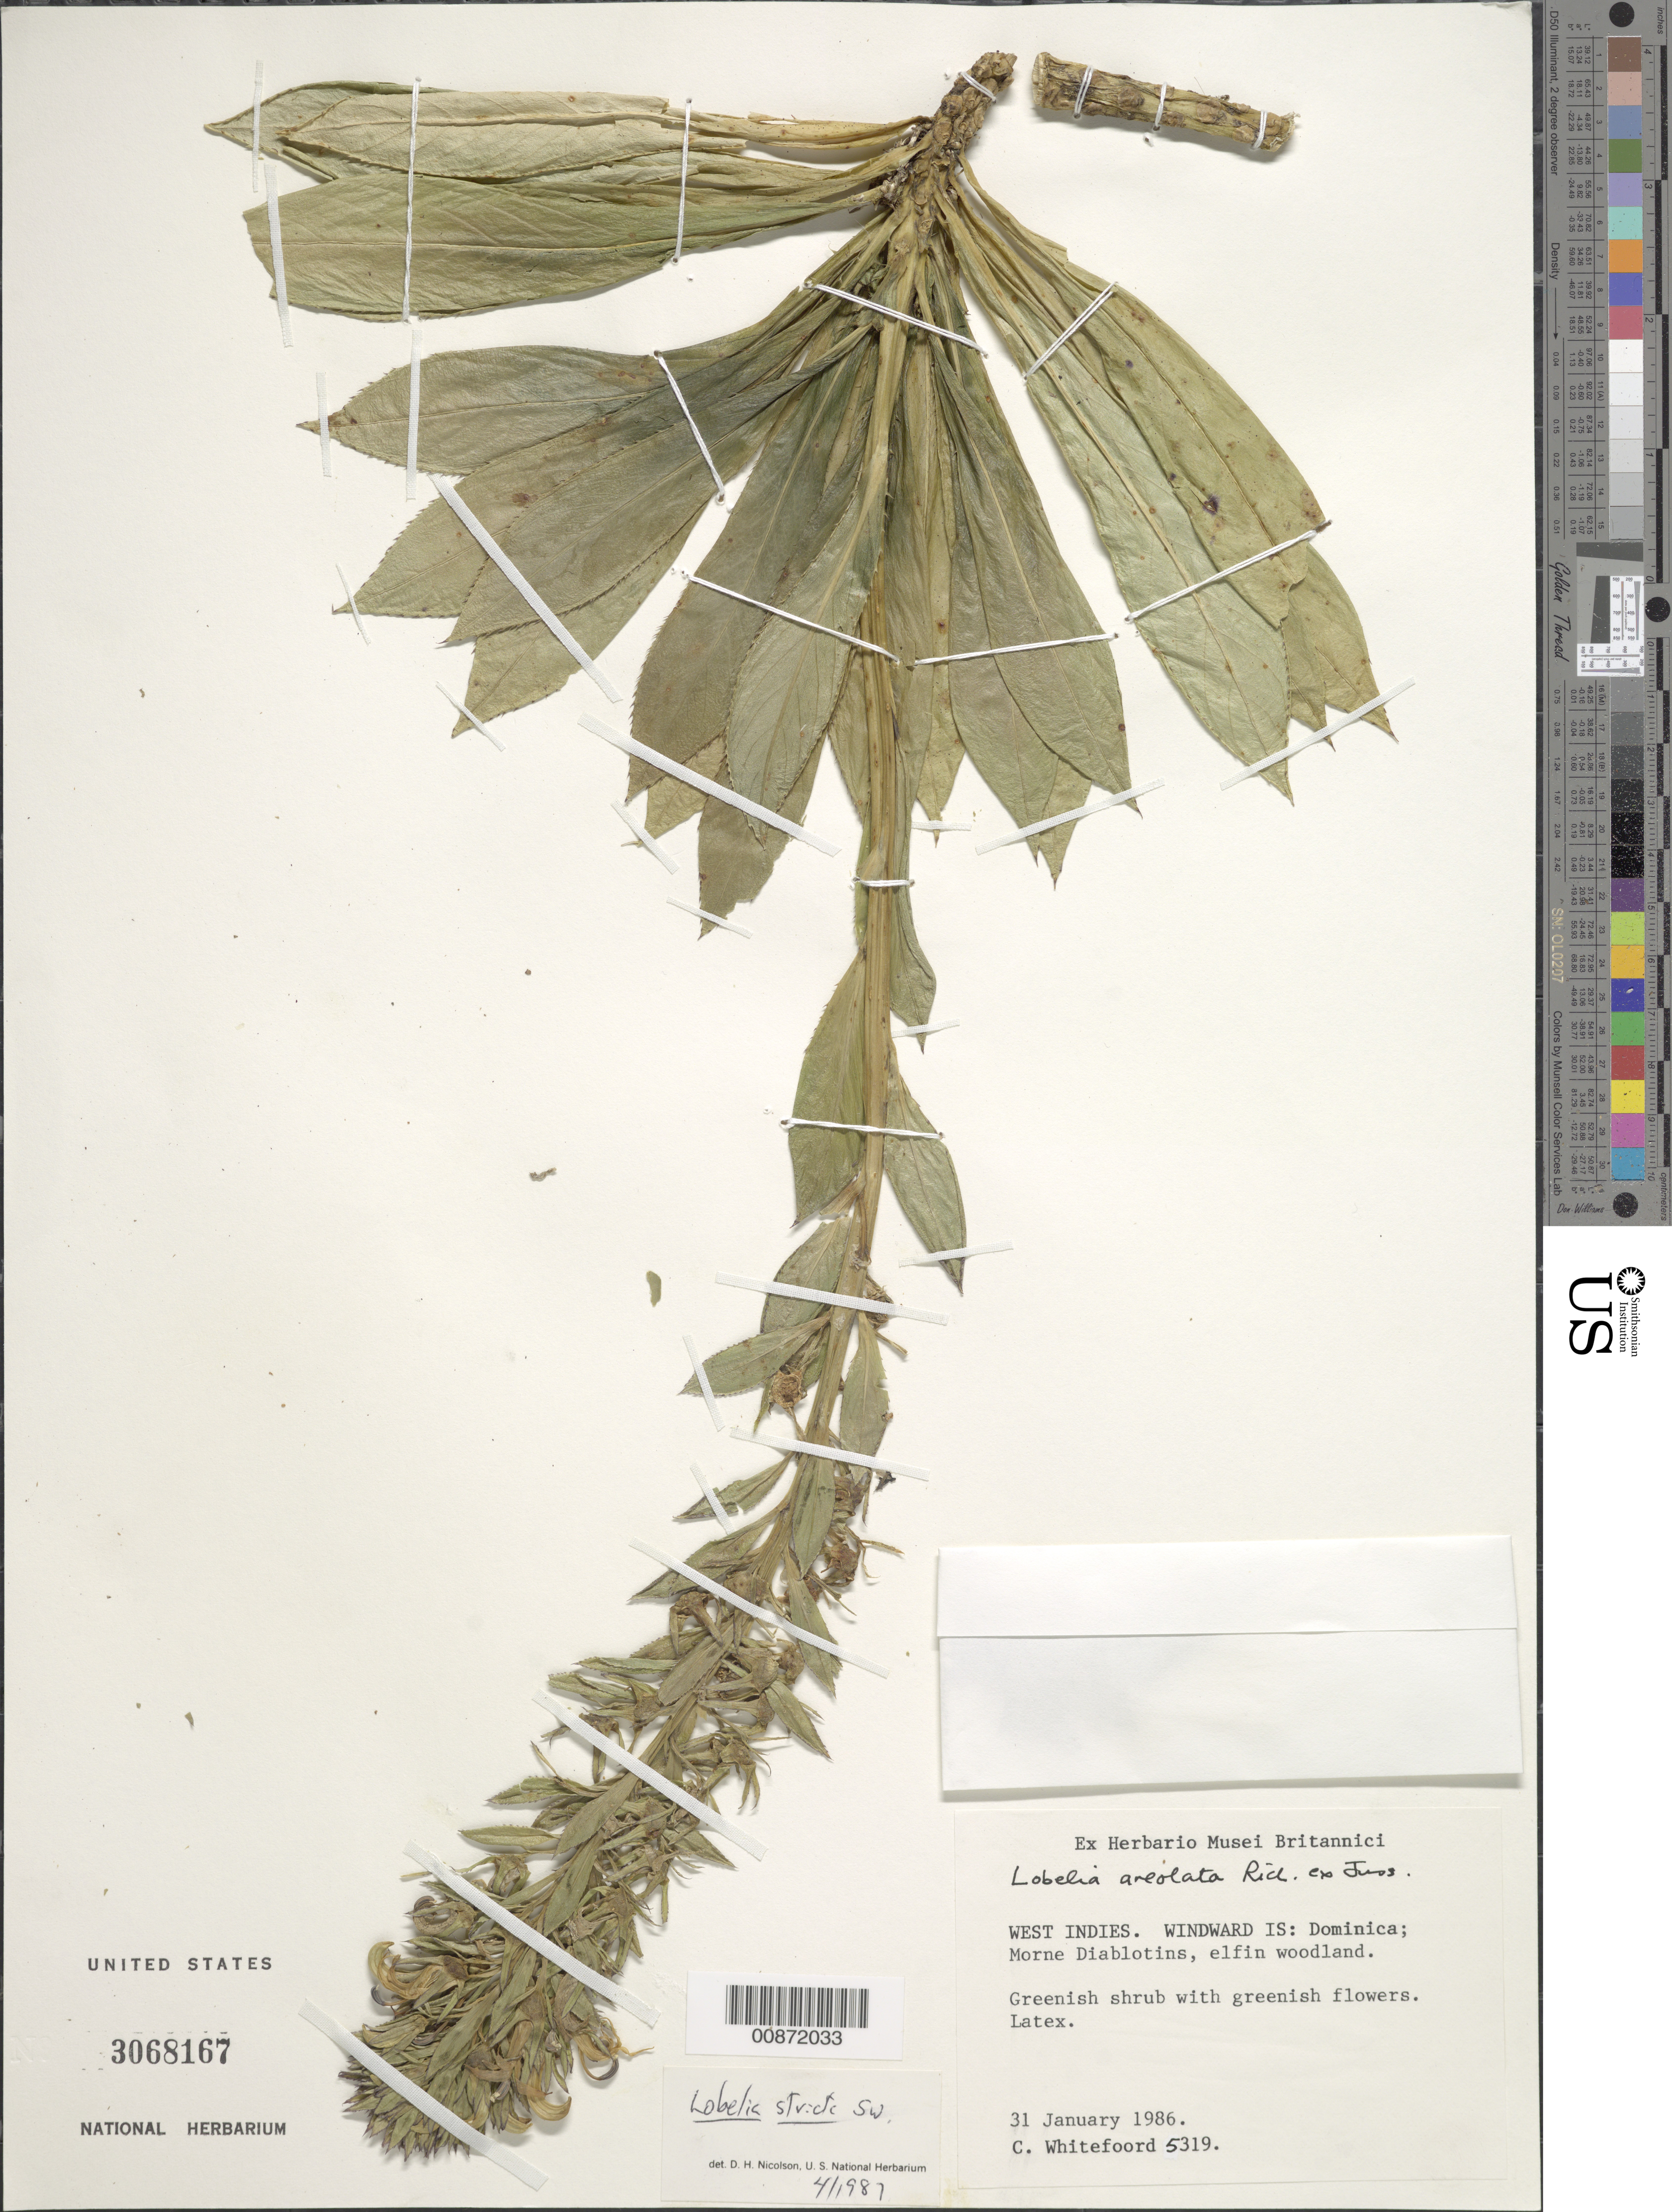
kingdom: Plantae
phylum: Tracheophyta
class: Magnoliopsida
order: Asterales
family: Campanulaceae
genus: Lobelia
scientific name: Lobelia stricta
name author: Sw.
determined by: Nicolson, Dan H.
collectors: C. Whitefoord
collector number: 5319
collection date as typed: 31 Jan 1986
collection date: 1986-01-31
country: Dominica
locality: Morne Diablotins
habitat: Elfin woodland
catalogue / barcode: US 3068167